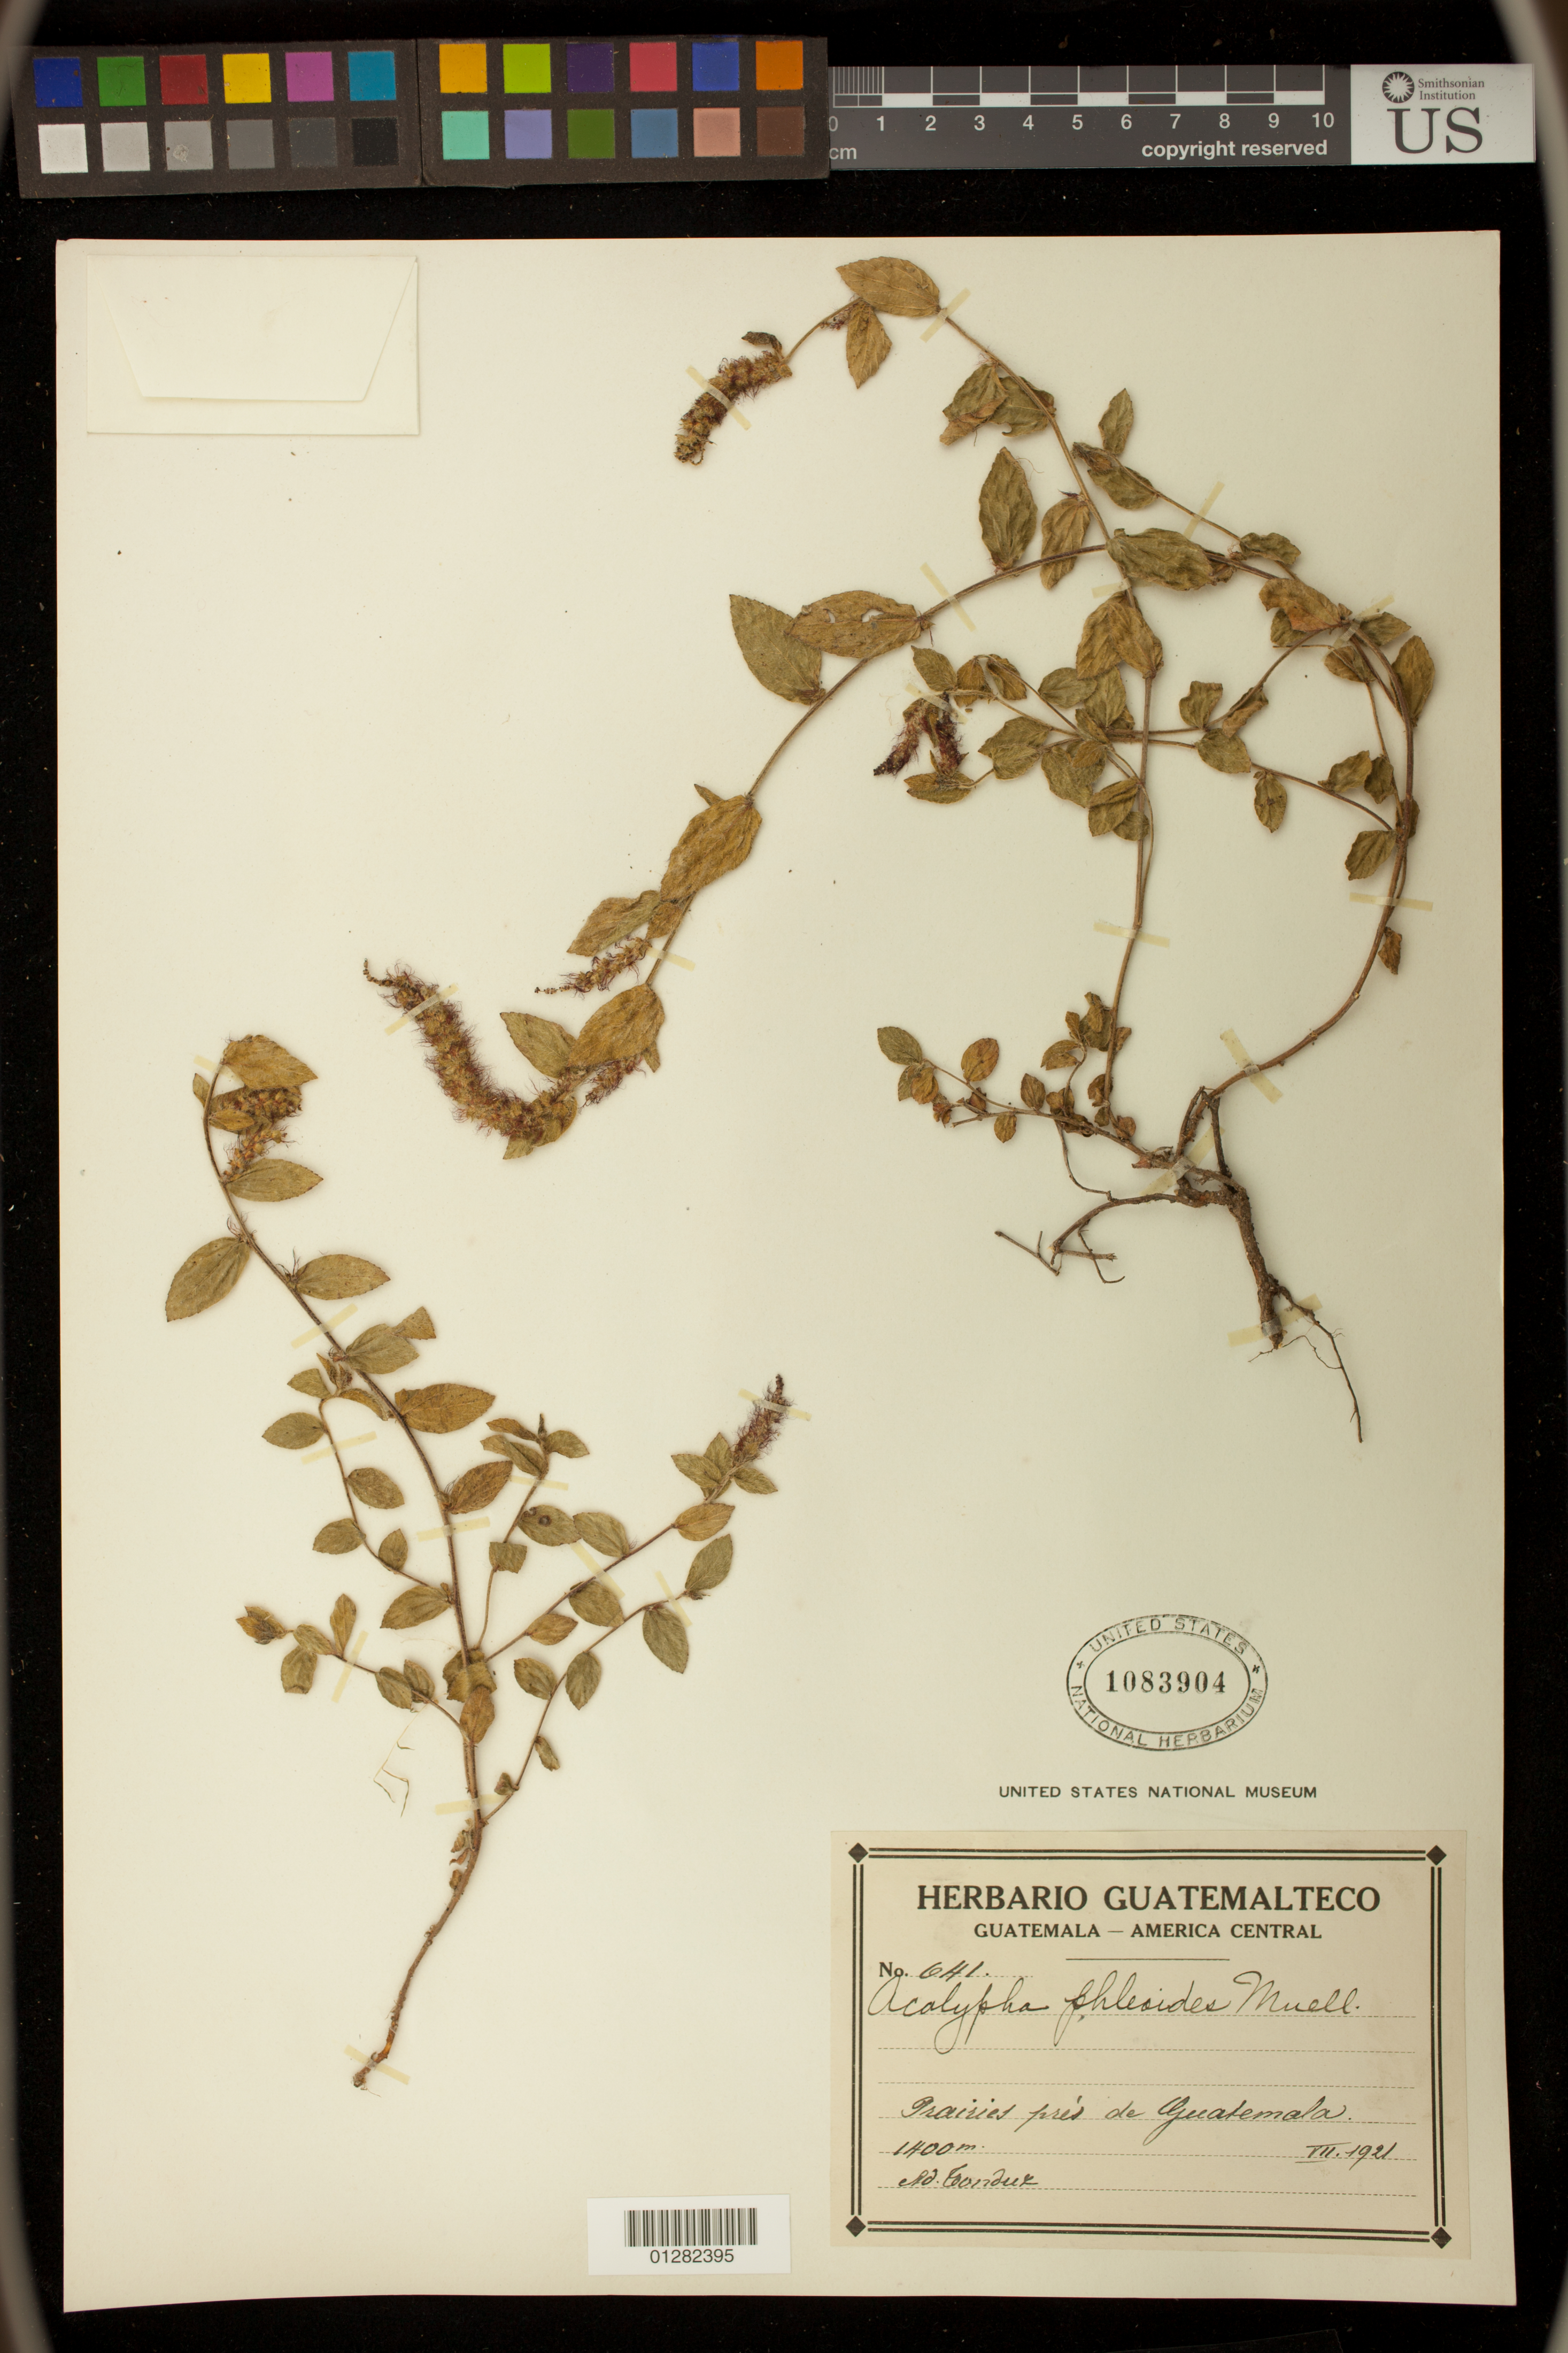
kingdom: Plantae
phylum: Tracheophyta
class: Magnoliopsida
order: Malpighiales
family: Euphorbiaceae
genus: Acalypha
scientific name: Acalypha phleoides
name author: Cav.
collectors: T. S. Brandegee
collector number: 641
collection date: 1921-07-01/1921-07-31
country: Guatemala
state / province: Guatemala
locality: Prairies près de Guatemala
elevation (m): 1400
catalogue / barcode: US 1083904